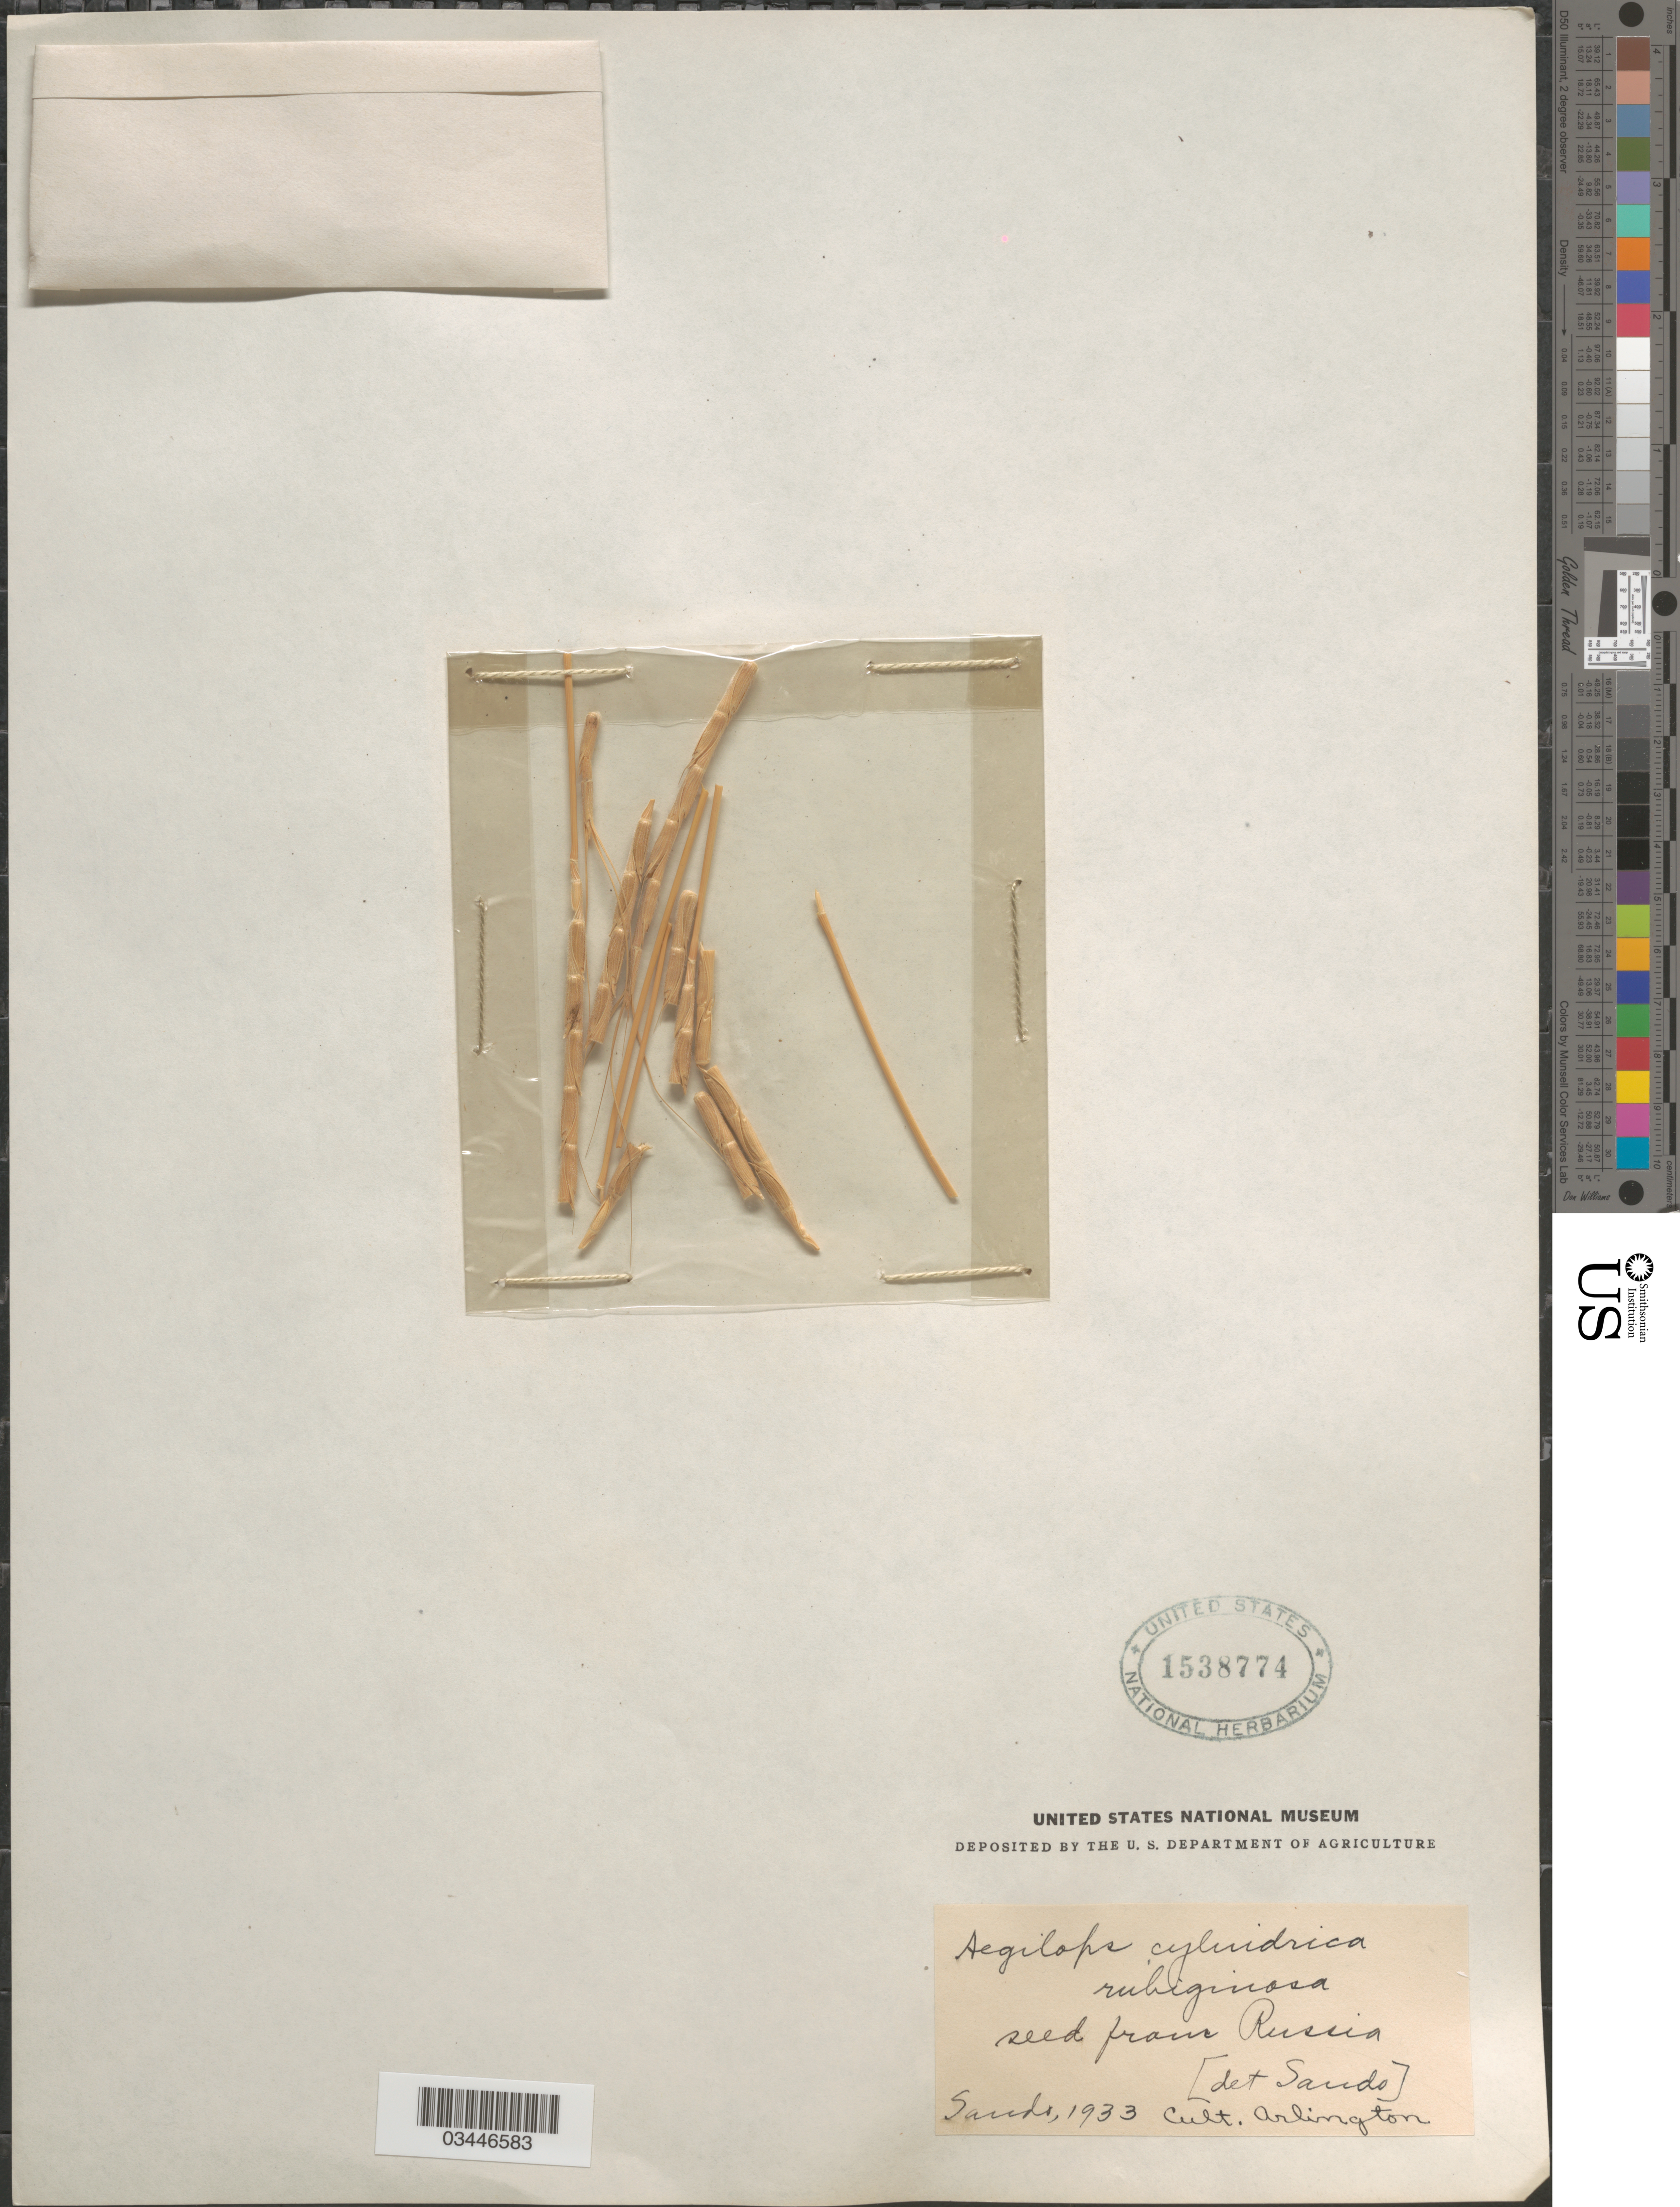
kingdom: Plantae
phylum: Tracheophyta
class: Liliopsida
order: Poales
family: Poaceae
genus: Aegilops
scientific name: Aegilops cylindrica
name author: Host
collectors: -. Sando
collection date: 1933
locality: Arlington.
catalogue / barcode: US 1538774